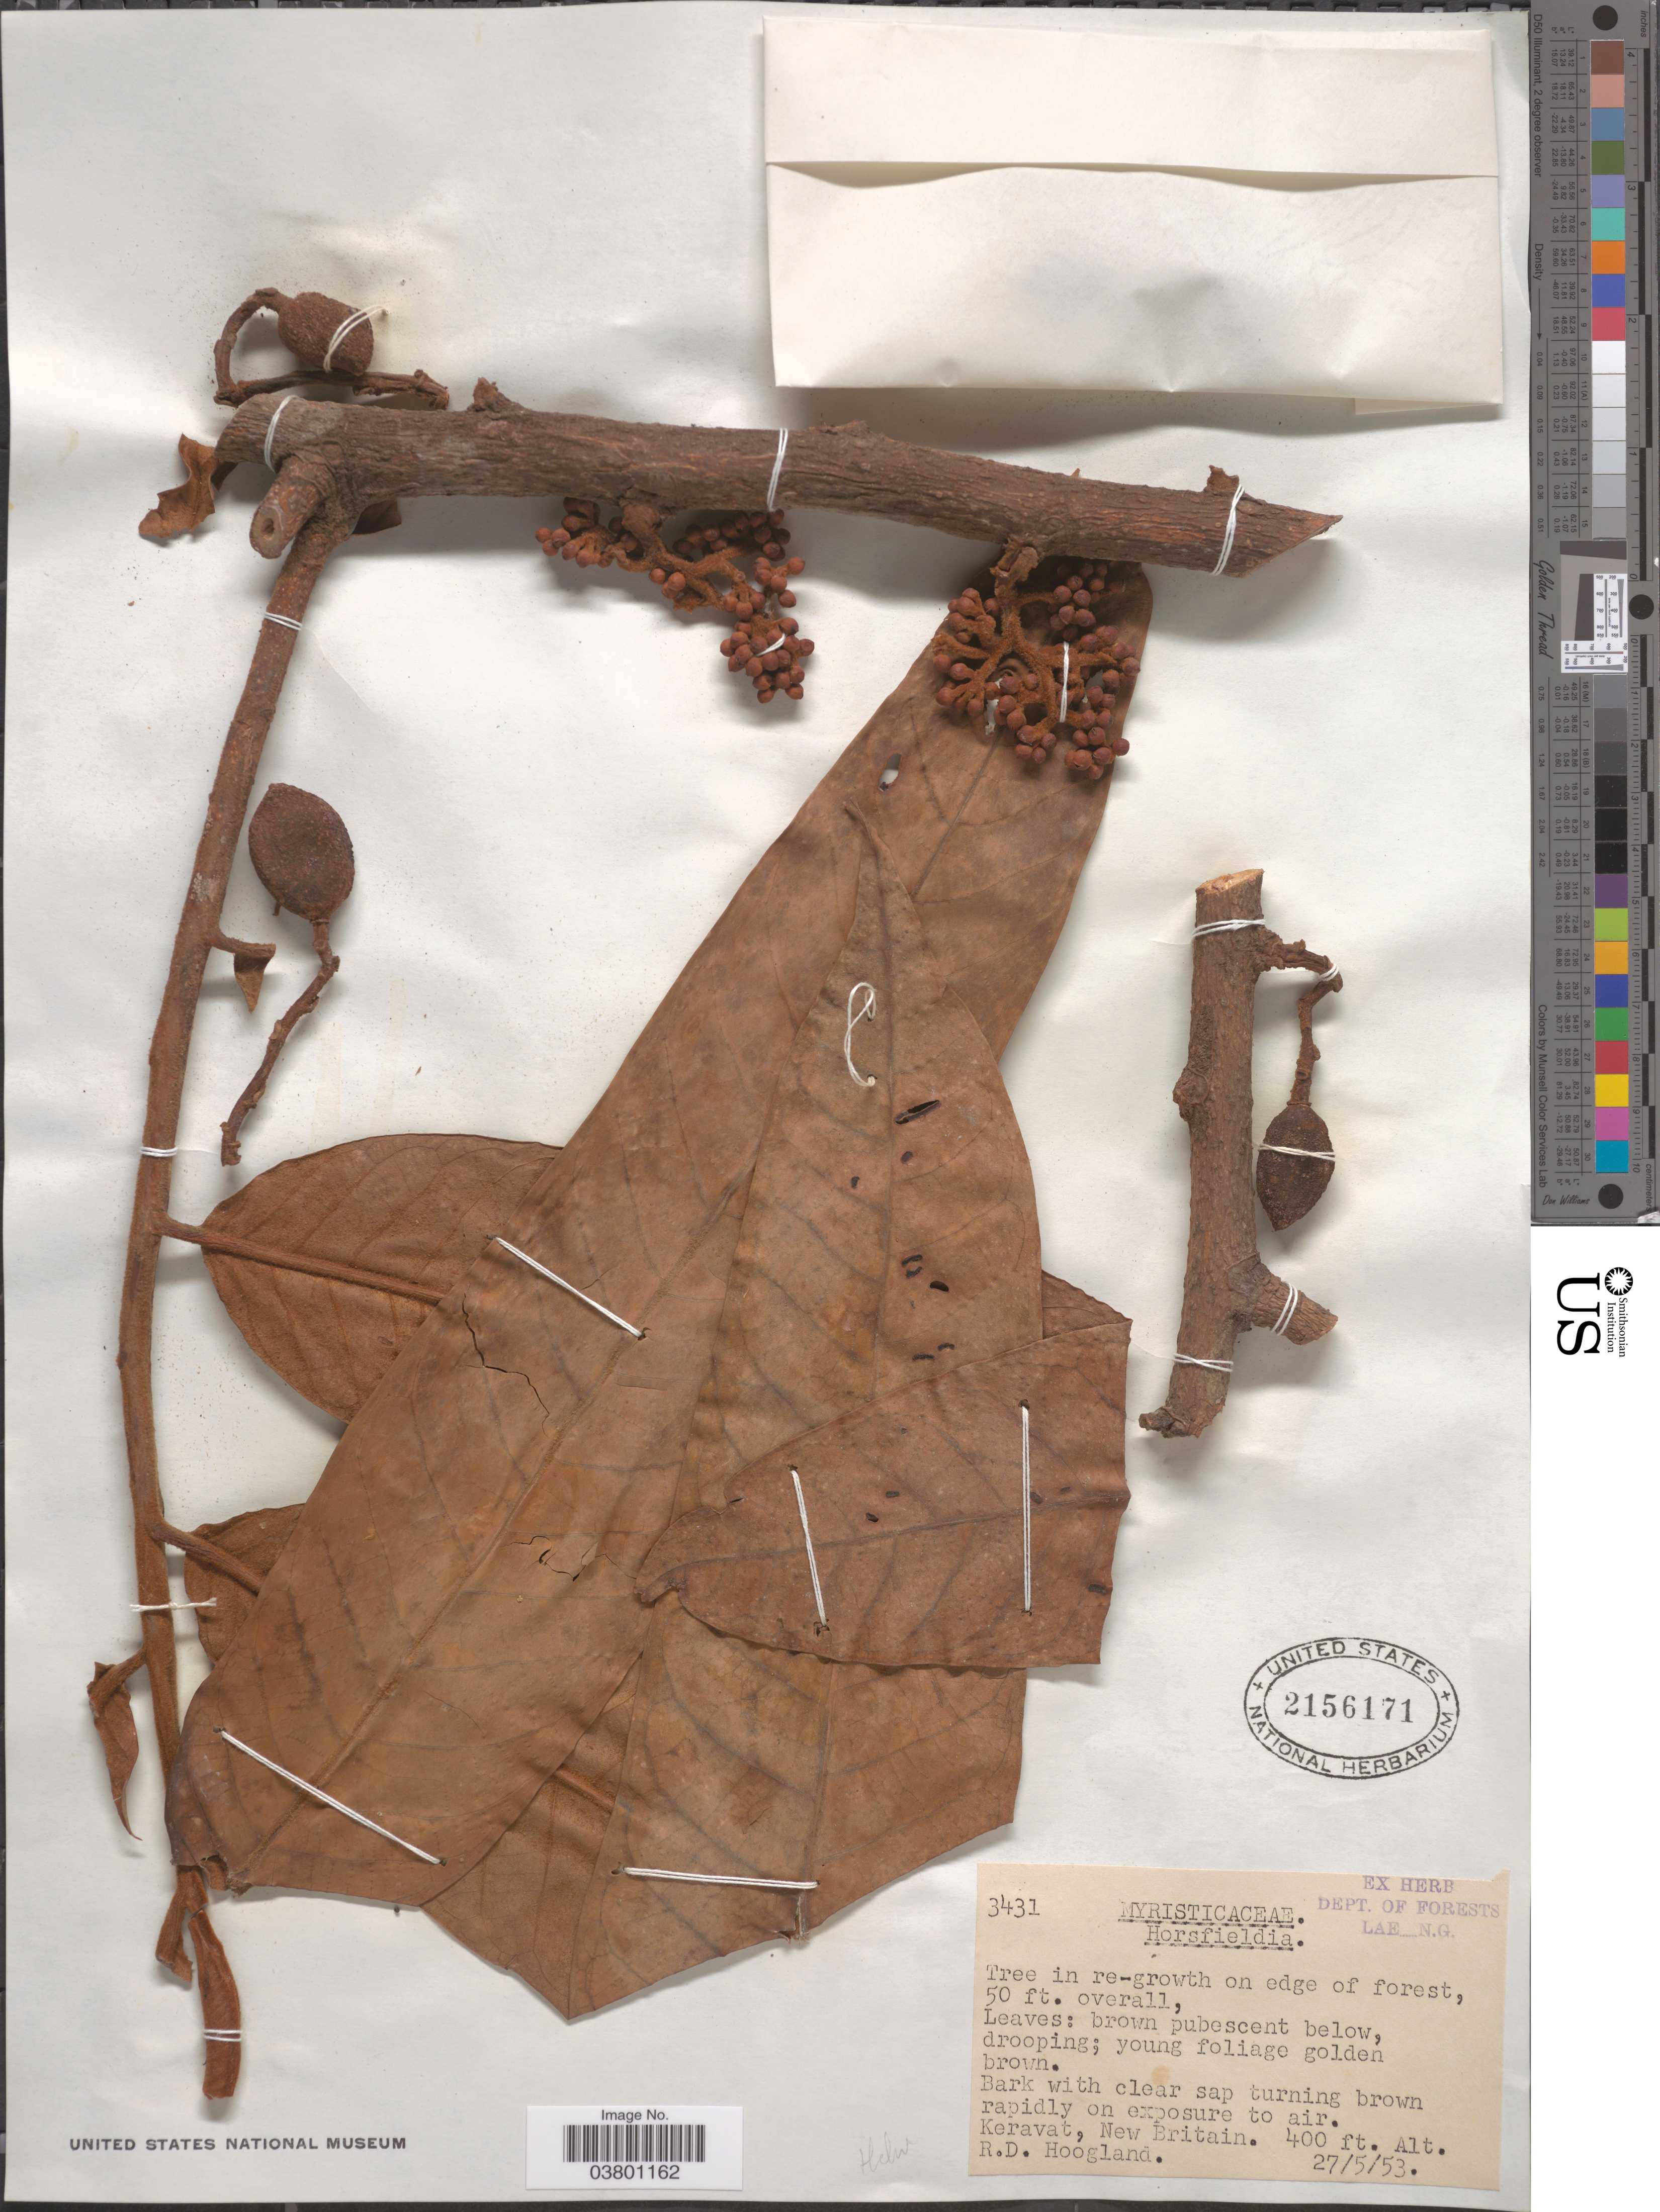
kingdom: Plantae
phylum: Tracheophyta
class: Magnoliopsida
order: Magnoliales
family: Myristicaceae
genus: Horsfieldia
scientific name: Horsfieldia sp.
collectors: R. D. Hoogland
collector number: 3431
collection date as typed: Transcribed d/m/y: 27/5/53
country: Papua New Guinea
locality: Keravat, New Britain.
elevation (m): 122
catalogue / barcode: US 2156171